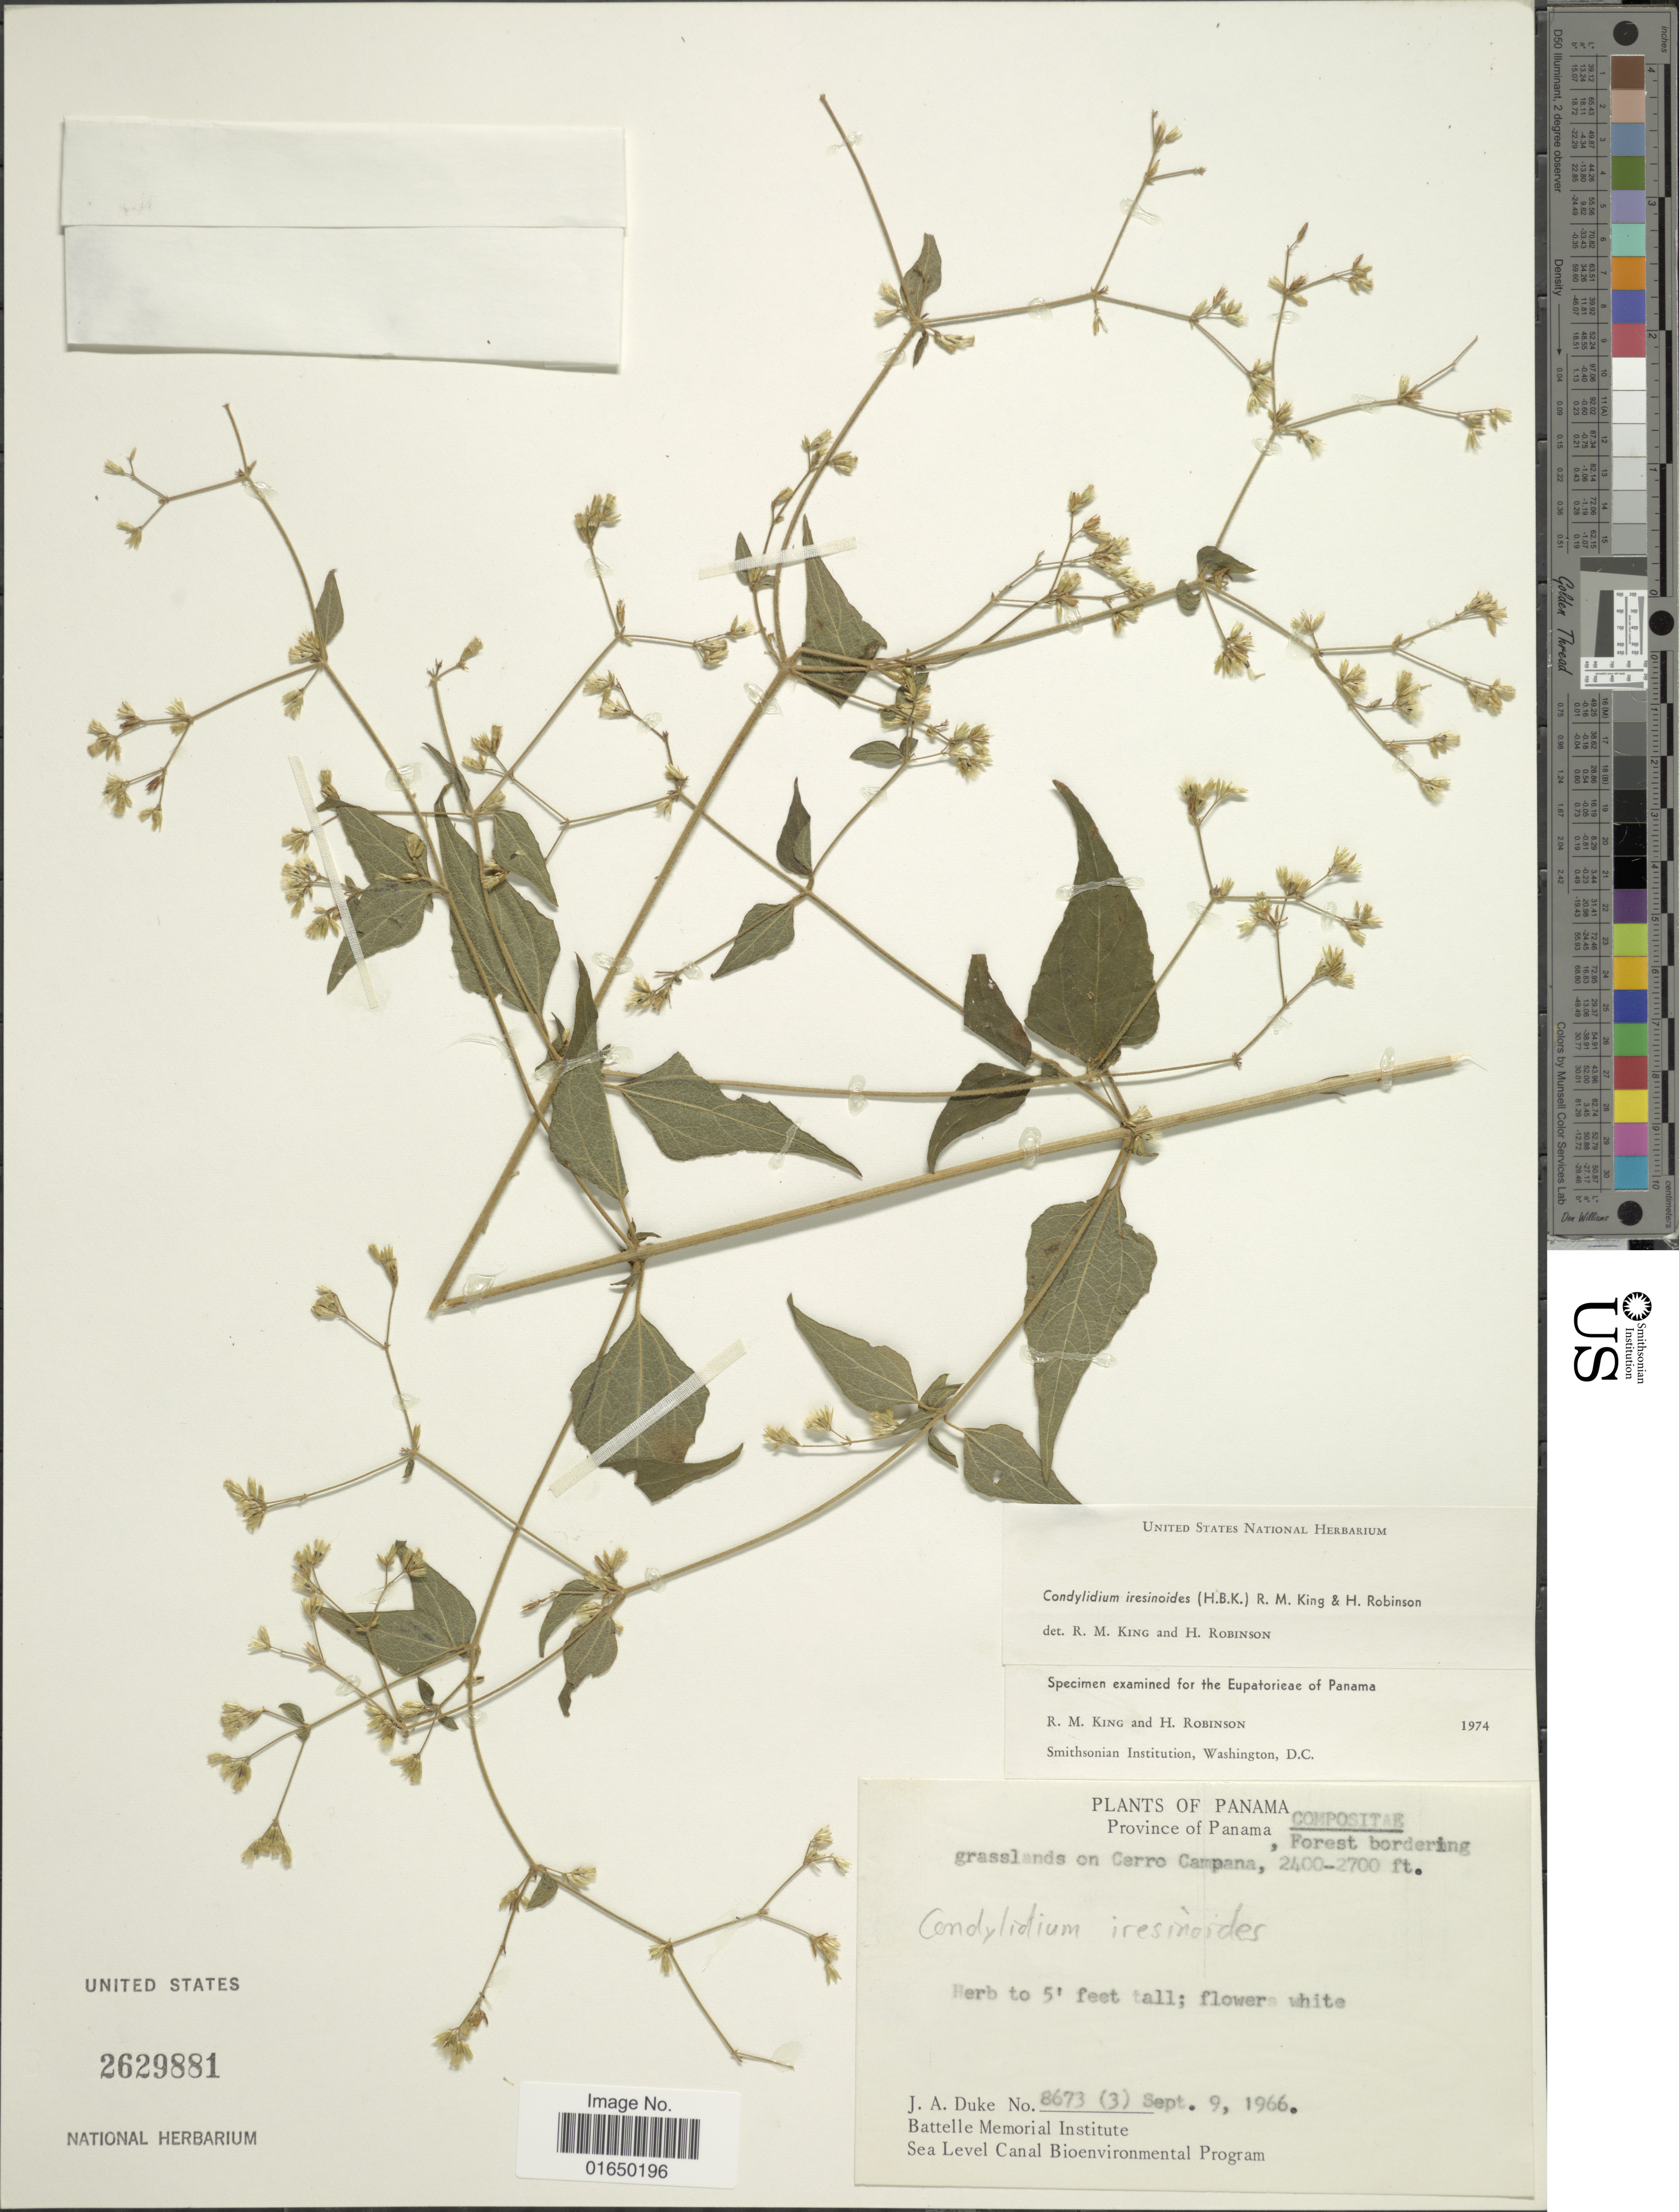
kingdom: Plantae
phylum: Tracheophyta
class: Magnoliopsida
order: Asterales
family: Asteraceae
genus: Condylidium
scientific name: Condylidium iresinoides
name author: (Kunth) R.M. King & H. Rob.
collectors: J. A. Duke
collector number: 8673 (3)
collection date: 1966-09-09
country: Panama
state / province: Panamá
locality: Forest bordering, grasslands on Cerro Campana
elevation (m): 732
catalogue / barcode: US 2629881